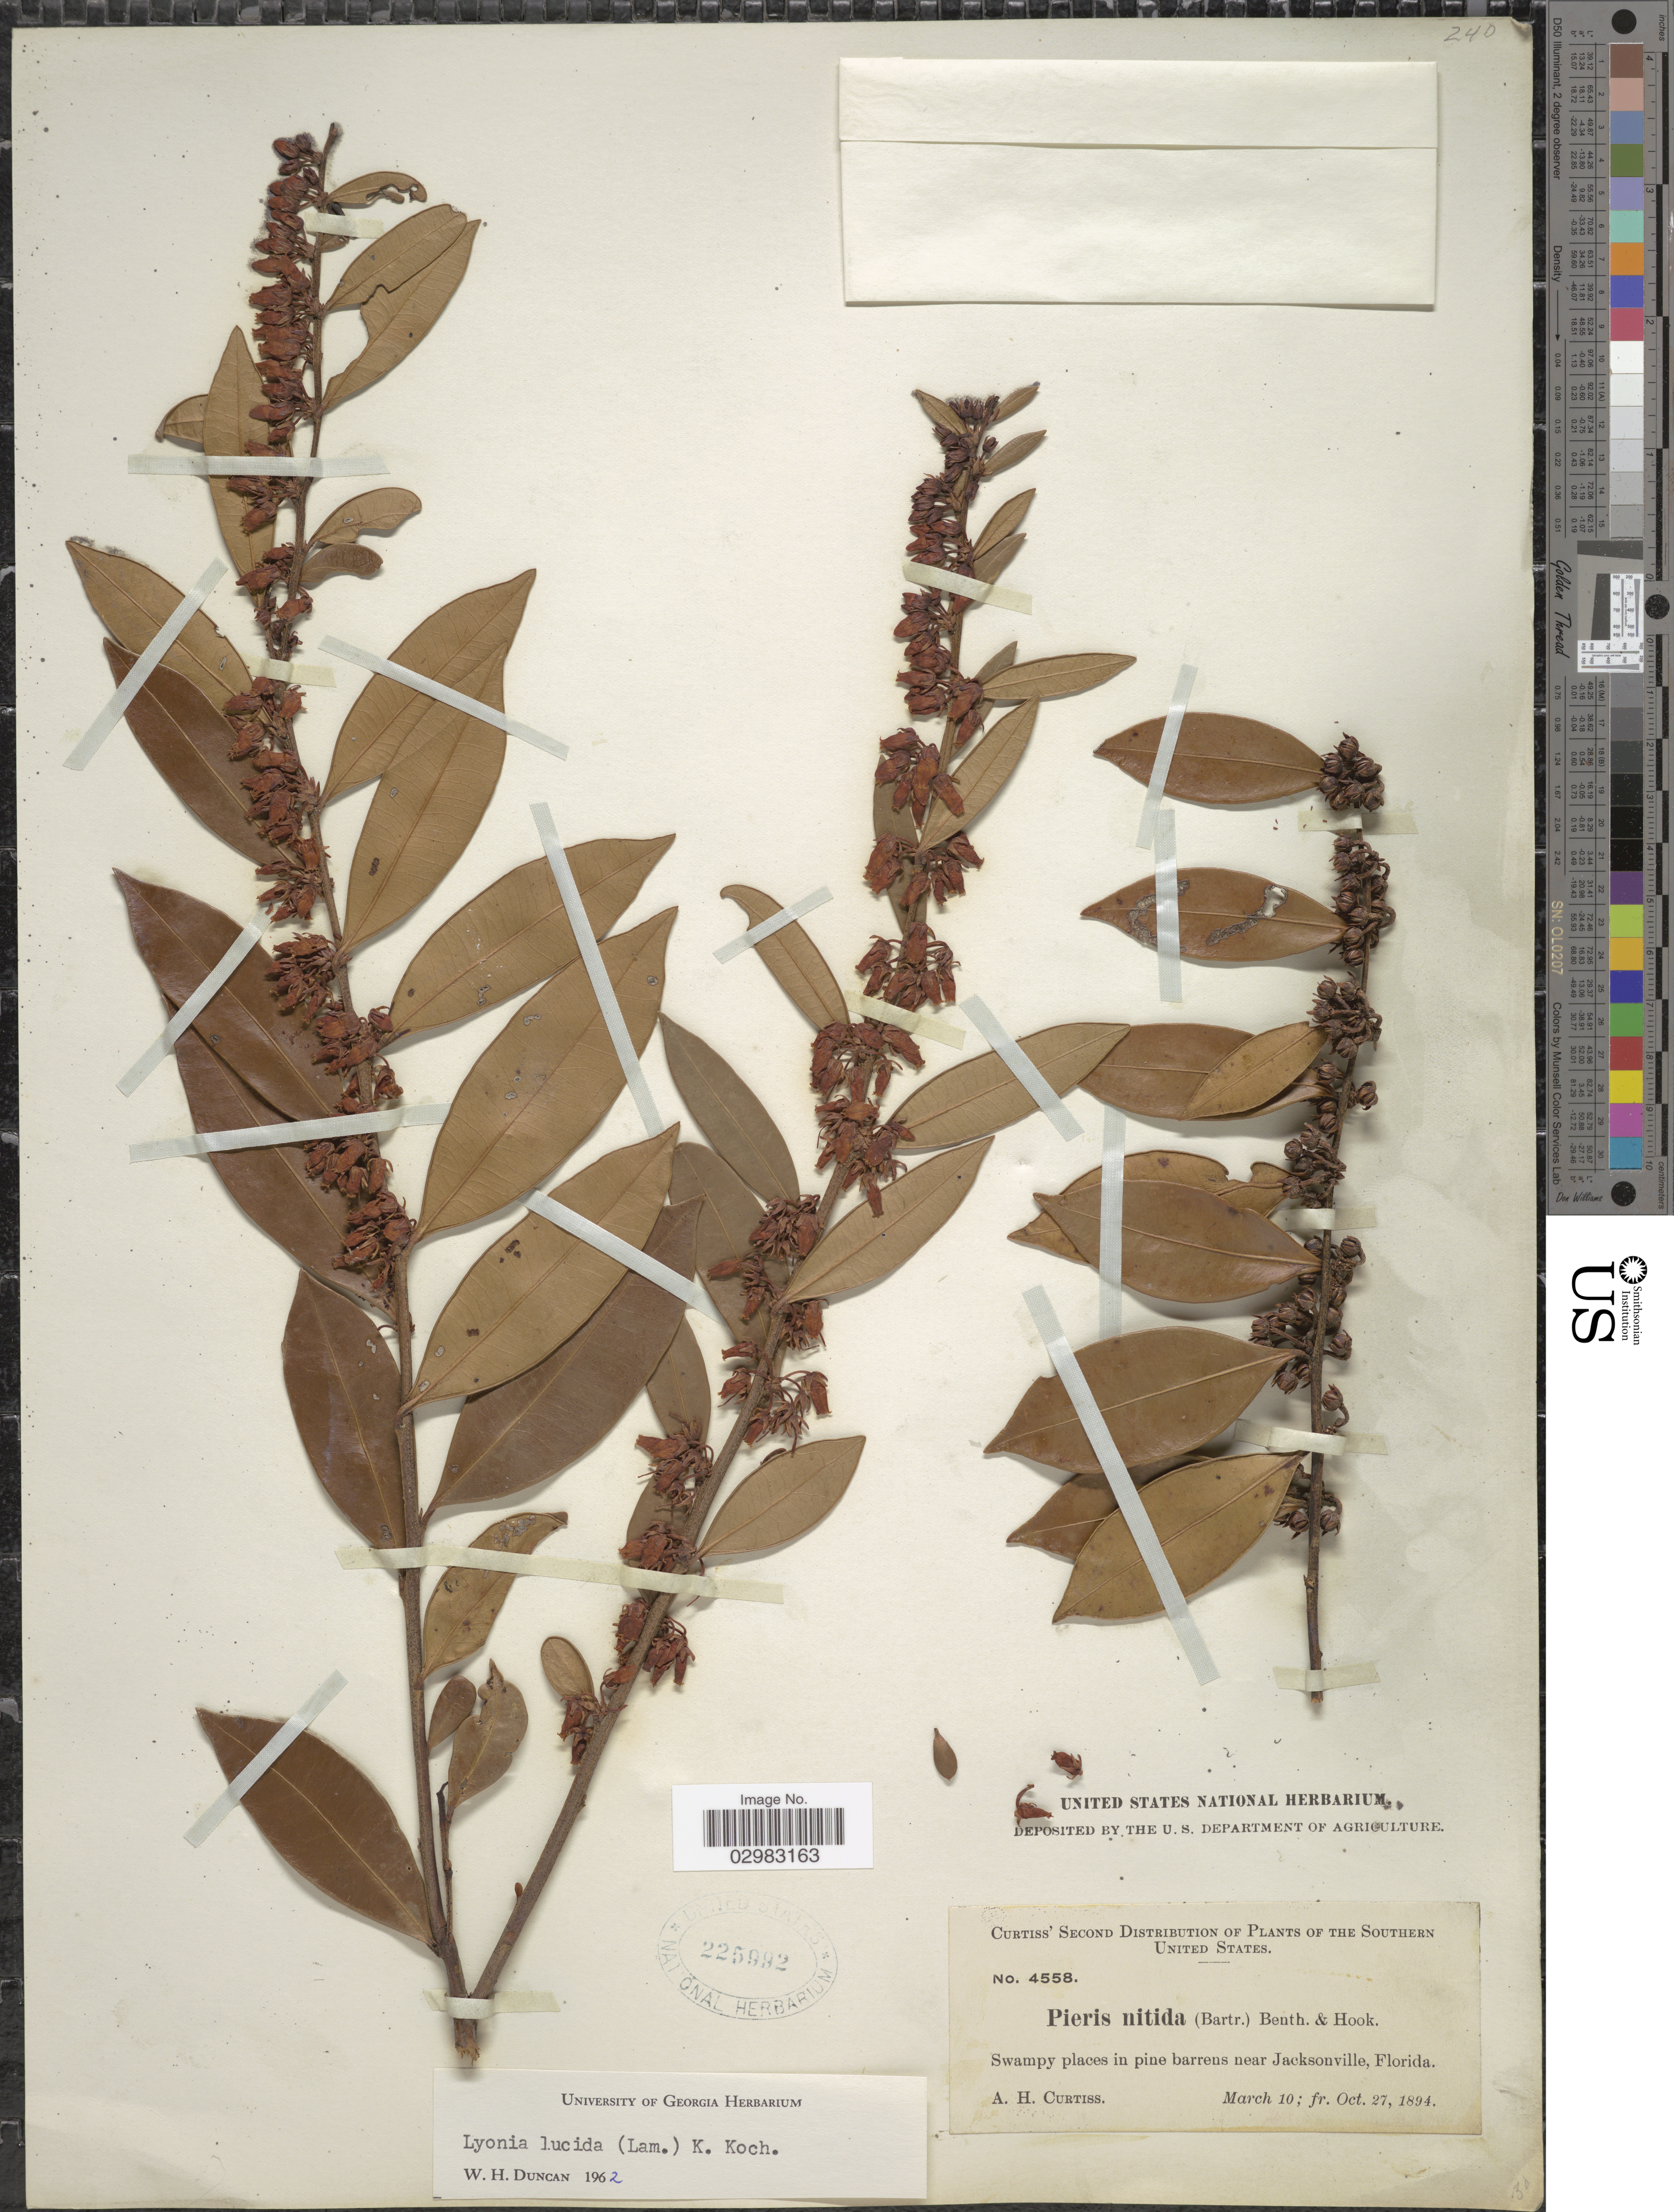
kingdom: Plantae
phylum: Tracheophyta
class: Magnoliopsida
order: Ericales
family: Ericaceae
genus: Lyonia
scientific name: Lyonia lucida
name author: K. Koch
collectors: A. H. Curtiss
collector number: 4558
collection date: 1894-03-10/1894-10-27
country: United States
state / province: Florida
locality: Southern United States. Near Jacksonville.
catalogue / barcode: US 225992